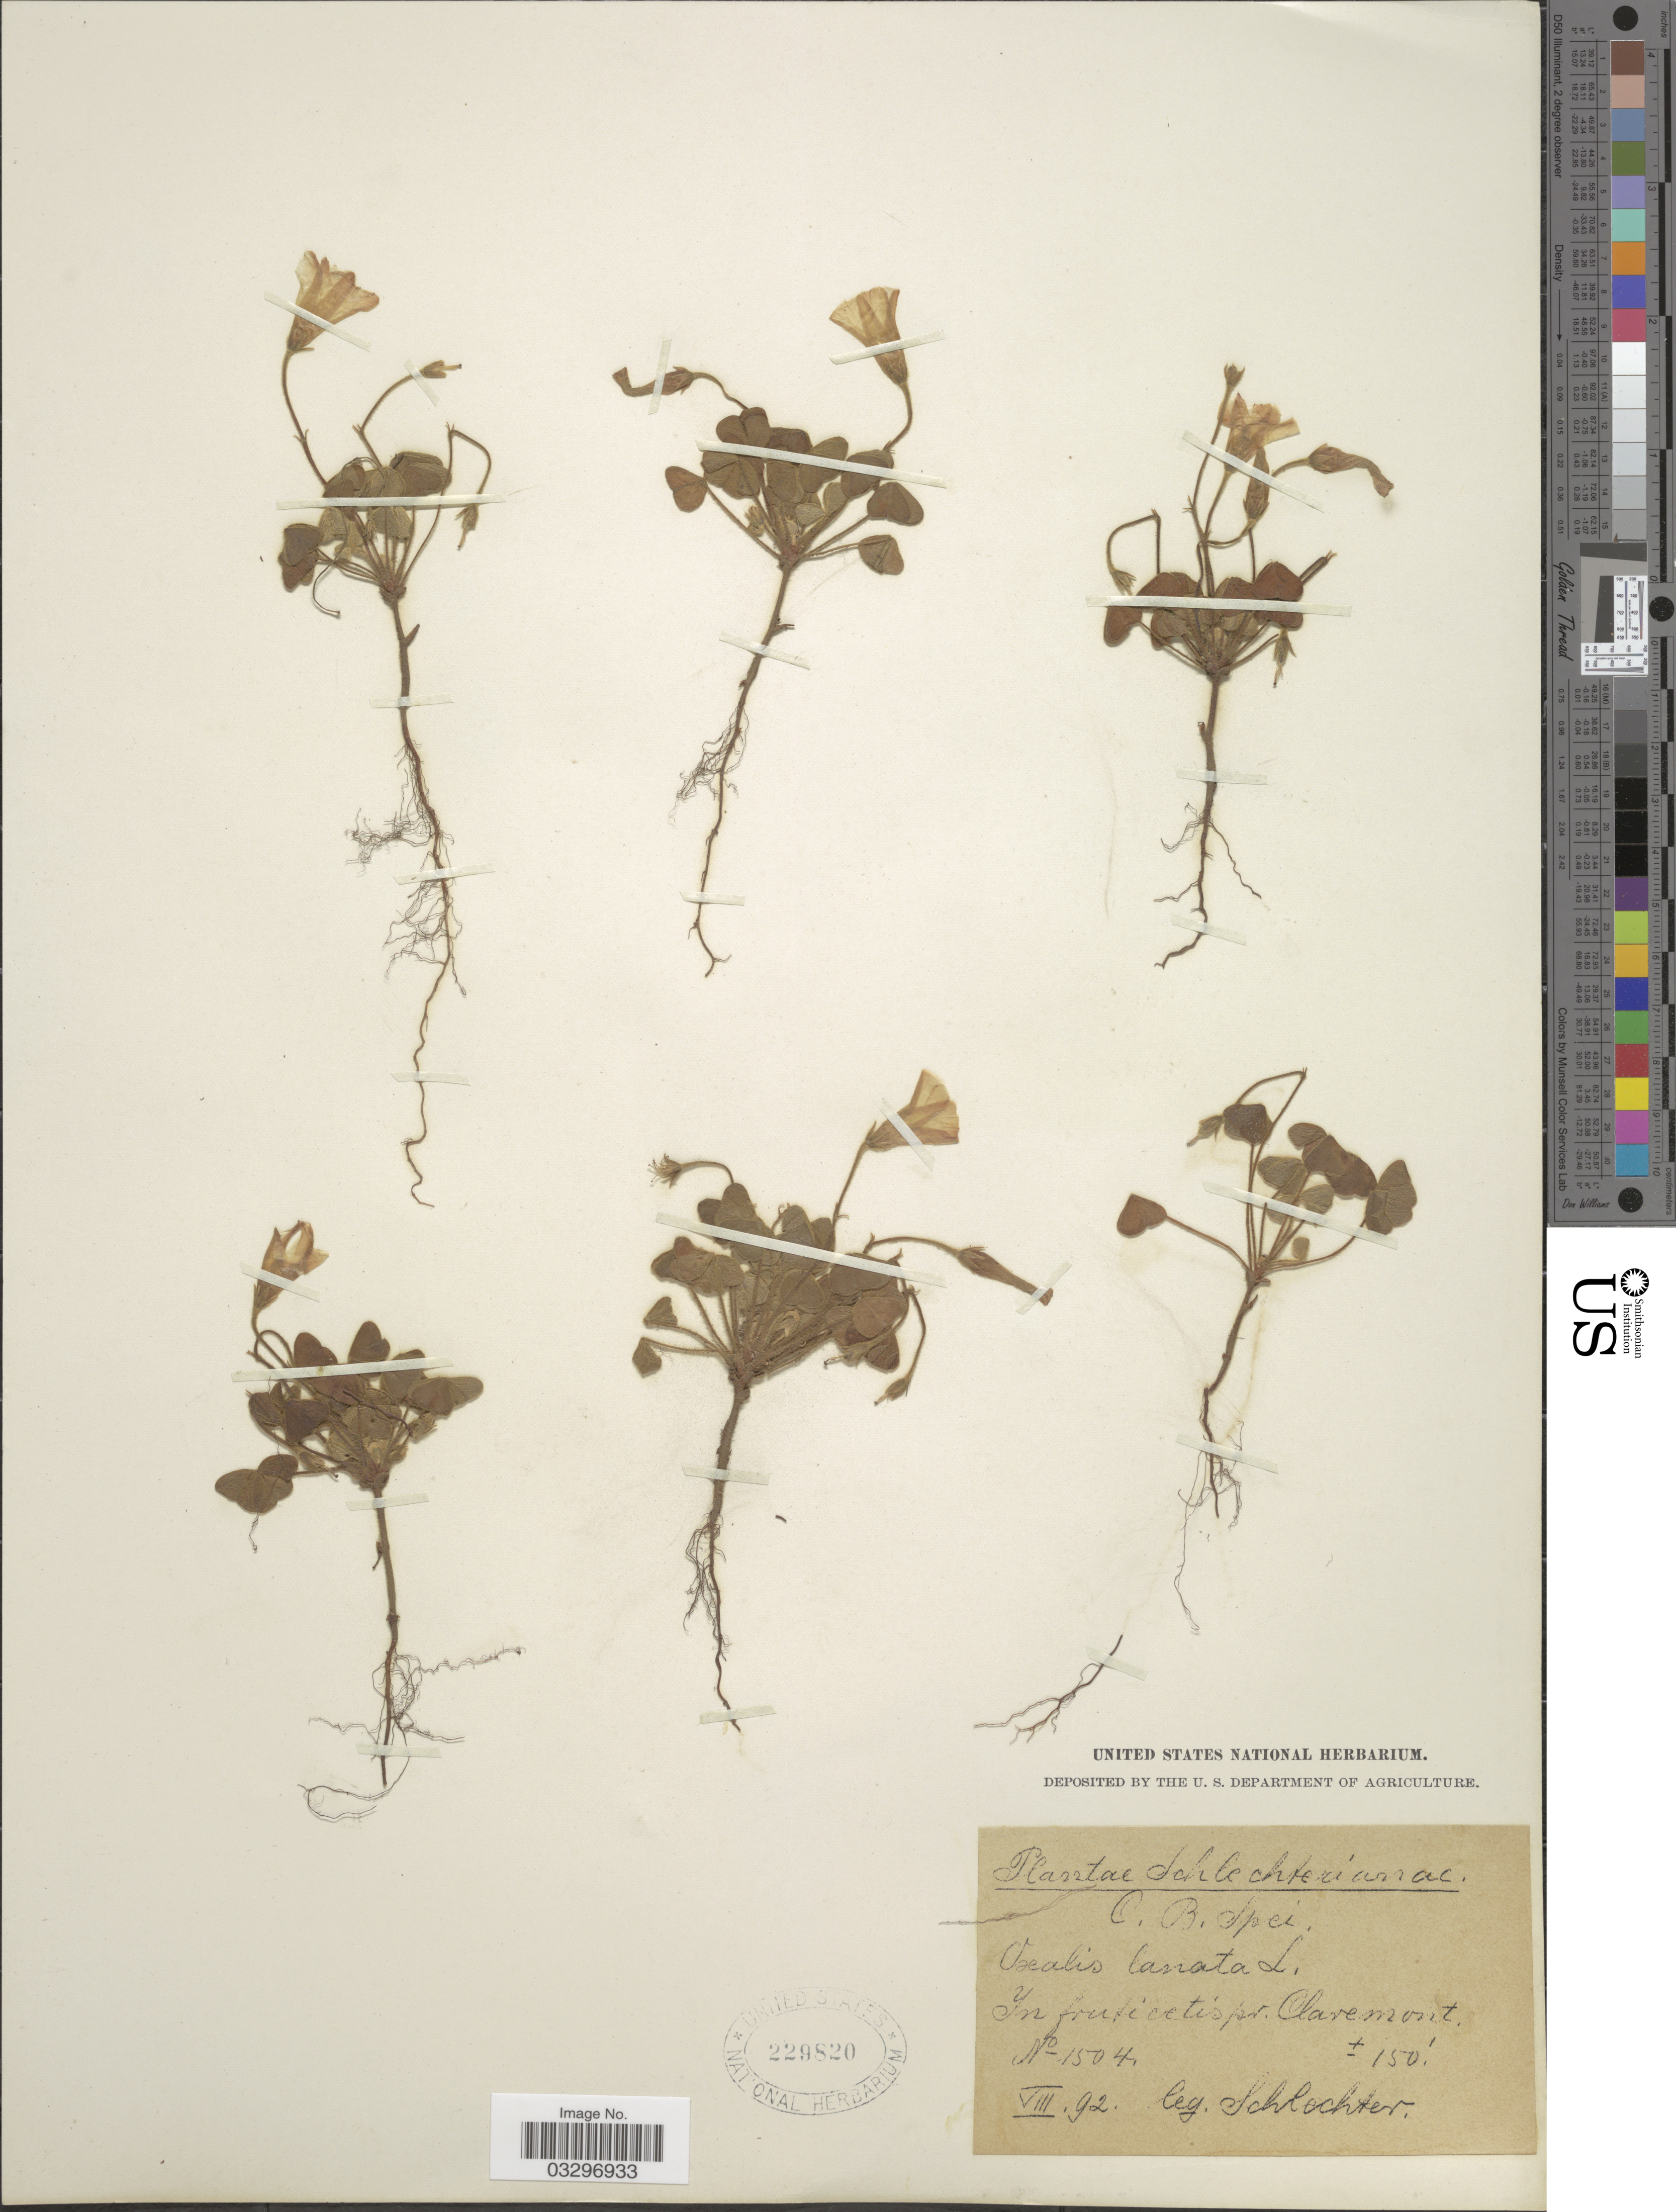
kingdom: Plantae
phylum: Tracheophyta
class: Magnoliopsida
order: Oxalidales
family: Oxalidaceae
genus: Oxalis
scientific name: Oxalis lanata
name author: Thunb.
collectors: Schlechter, --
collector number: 1504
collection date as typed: Transcribed d/m/y: /8/92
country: South Africa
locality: In fruticetis pr. Claremont.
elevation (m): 46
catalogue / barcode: US 229820